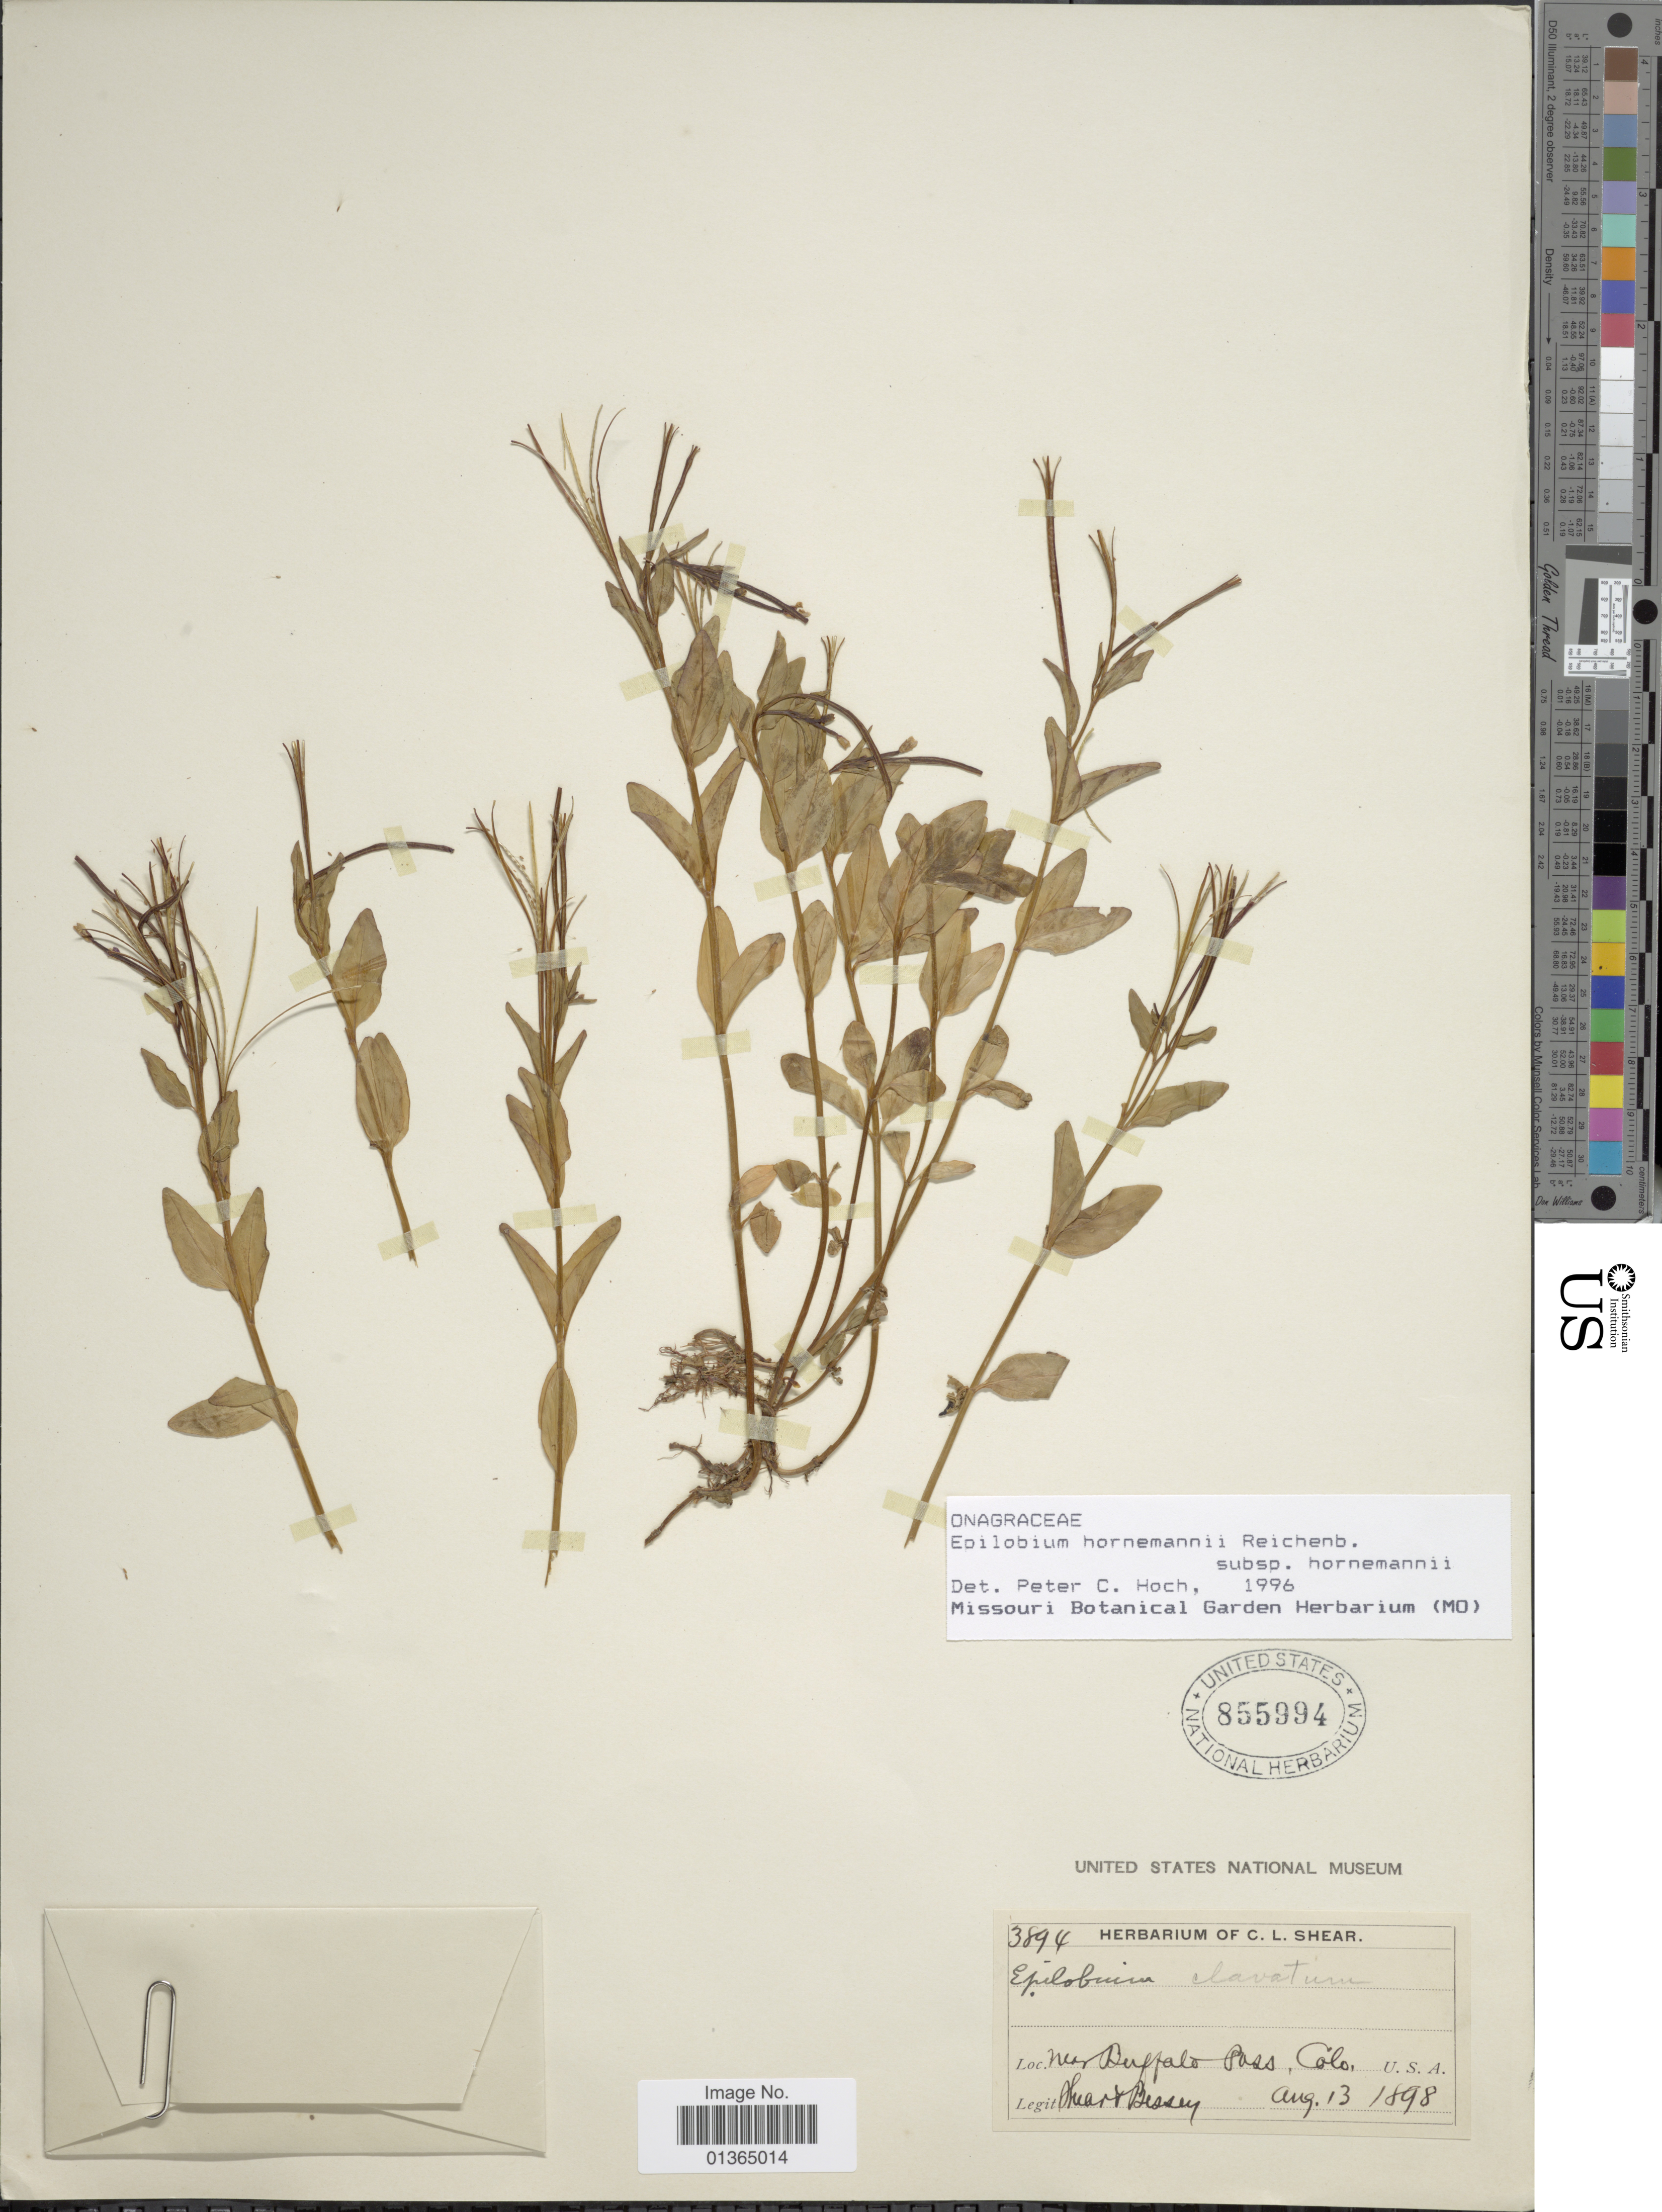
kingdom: Plantae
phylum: Tracheophyta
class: Magnoliopsida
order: Myrtales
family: Onagraceae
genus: Epilobium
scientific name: Epilobium hornemannii subsp. hornemannii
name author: Rchb.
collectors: C. L. Shear & -. Bessey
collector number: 3894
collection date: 1898-08-13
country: United States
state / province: Colorado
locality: Near Buffalo Pass.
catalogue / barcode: US 855994